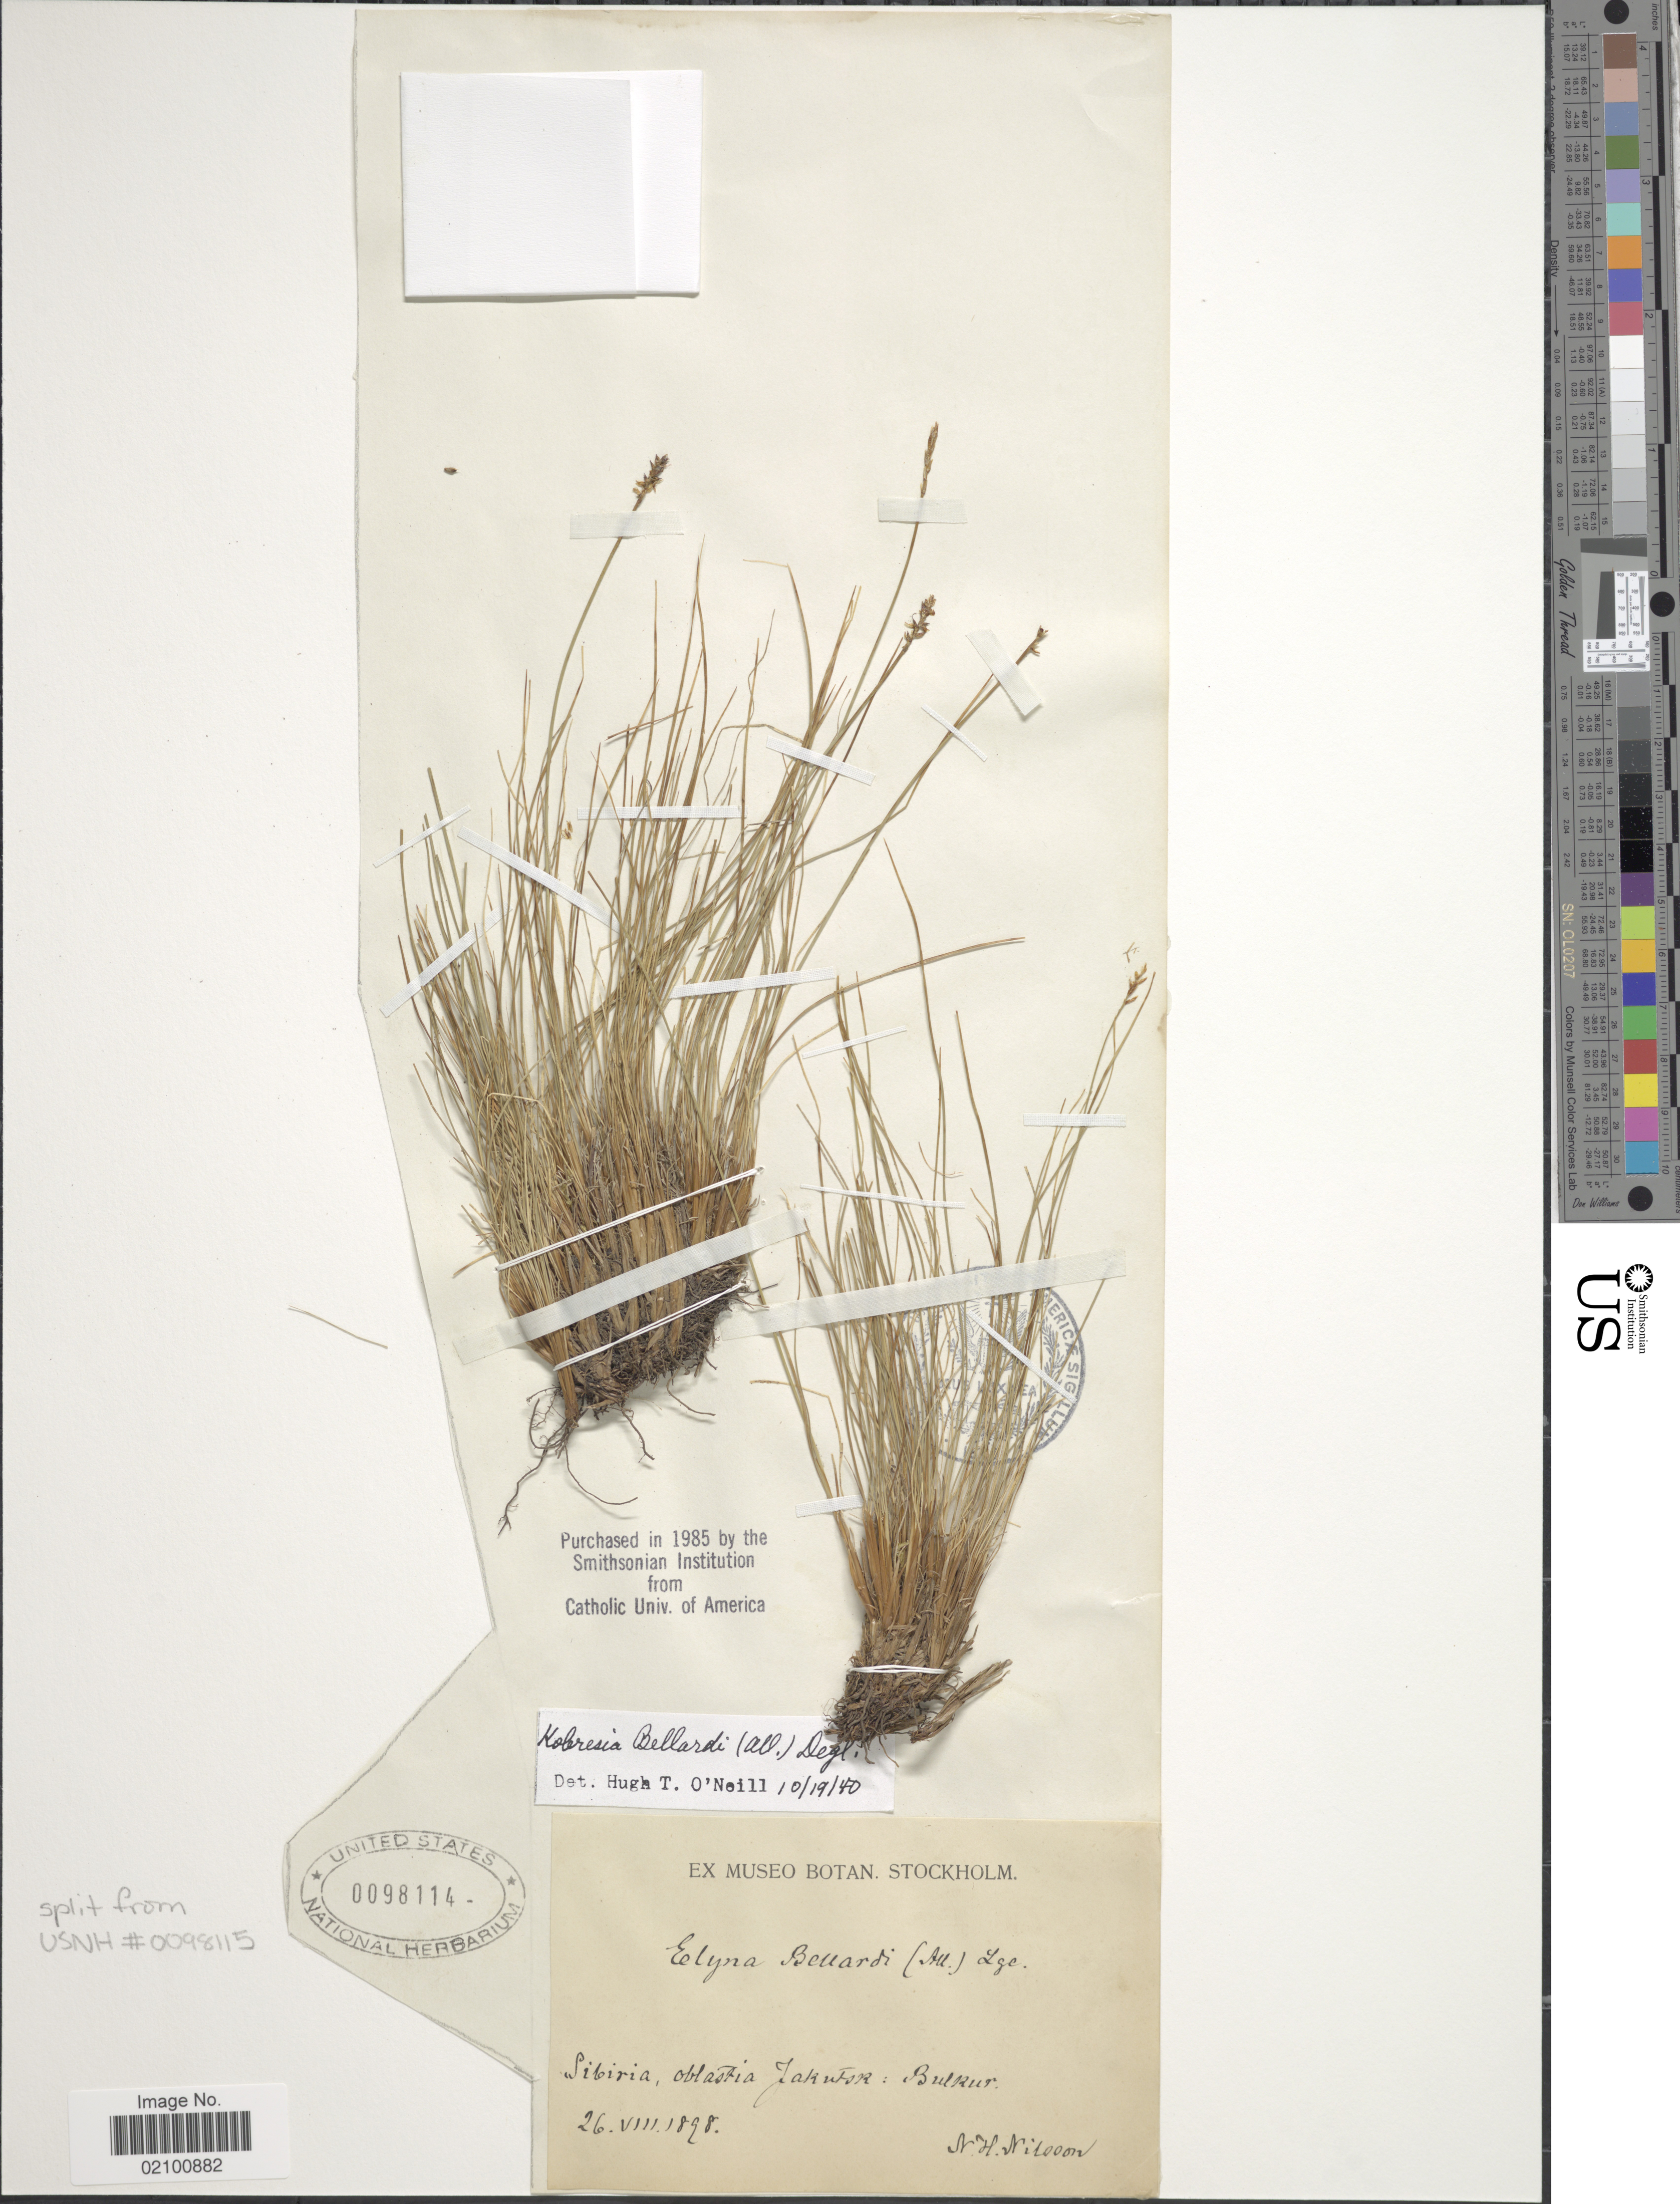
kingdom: Plantae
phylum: Tracheophyta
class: Liliopsida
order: Poales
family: Cyperaceae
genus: Carex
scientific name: Carex myosuroides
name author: Vill.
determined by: Strong, M. T., (US), Smithsonian Institution - National Museum of Natural History (UNITED STATES)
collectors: N. H. Nilsson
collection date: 1898-08-26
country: Russian Federation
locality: Sibiria, Oblastia Jakutsr, Bulkur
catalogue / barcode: US 98114